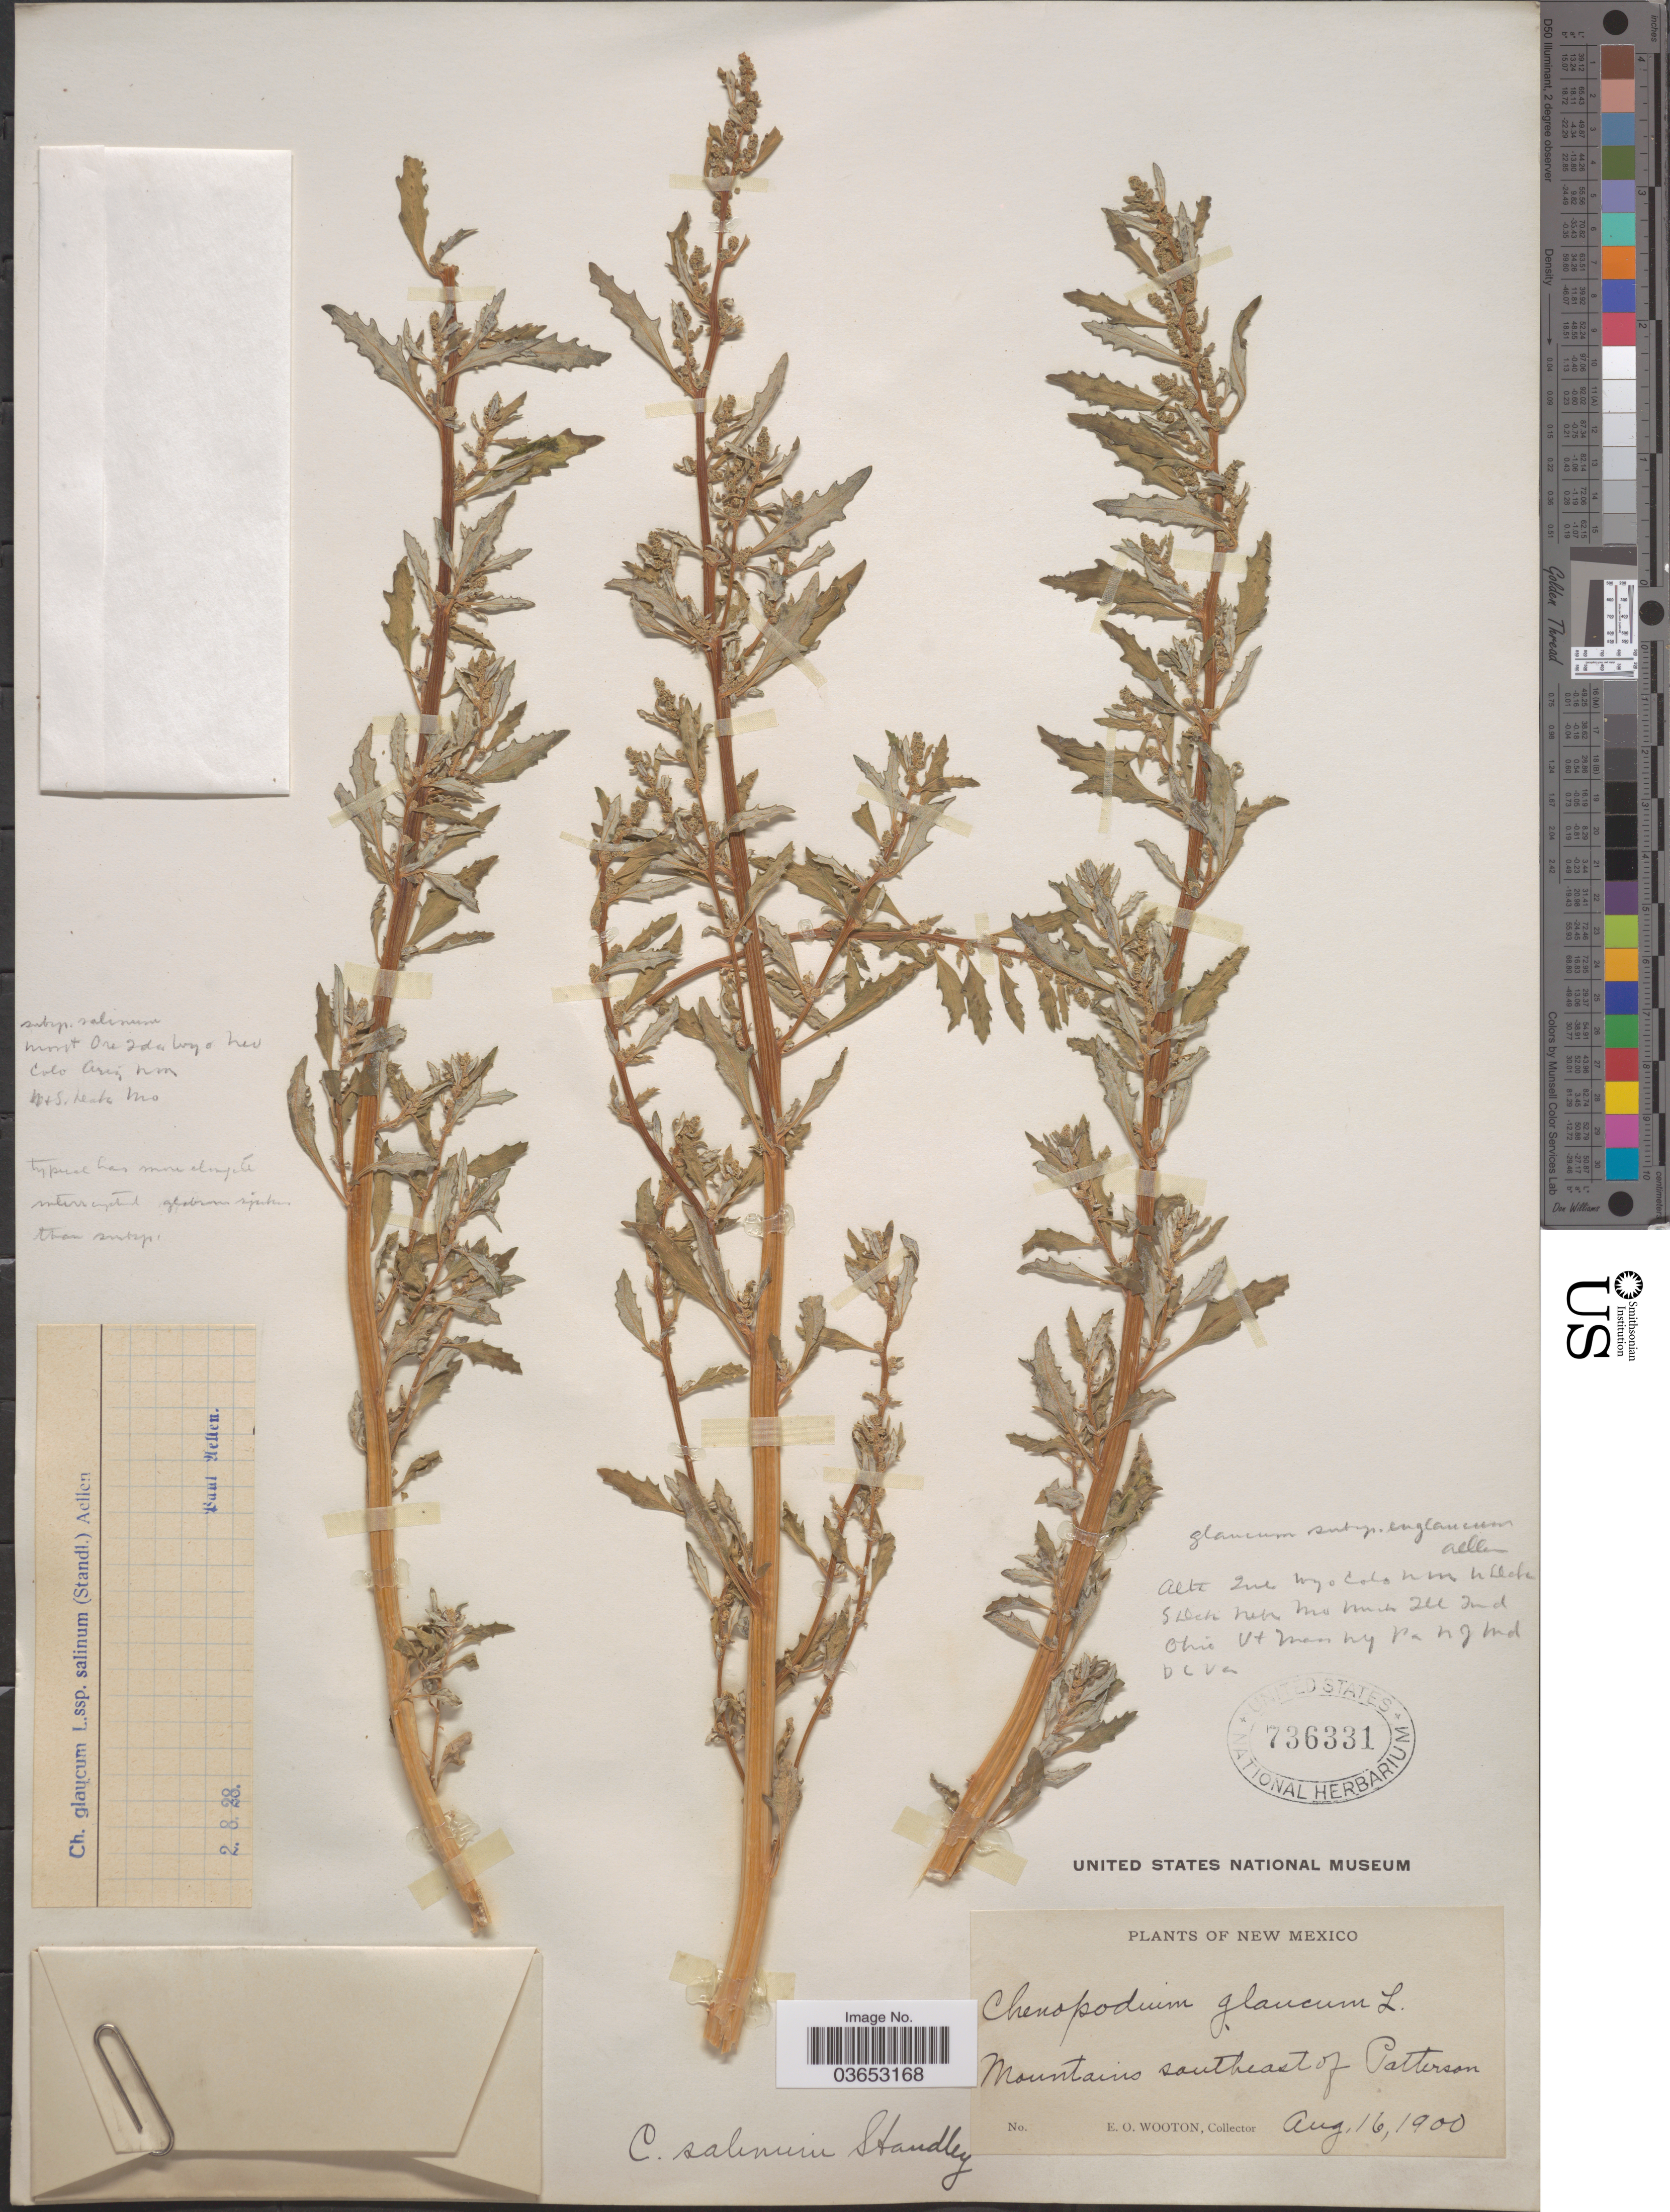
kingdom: Plantae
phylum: Tracheophyta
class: Magnoliopsida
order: Caryophyllales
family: Amaranthaceae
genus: Chenopodium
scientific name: Chenopodium glaucum subsp. salinum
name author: (Aellen) Aellen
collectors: E. O. Wooton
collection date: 1900-08-16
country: United States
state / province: New Mexico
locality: Mountains southeast of Patterson.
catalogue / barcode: US 736331